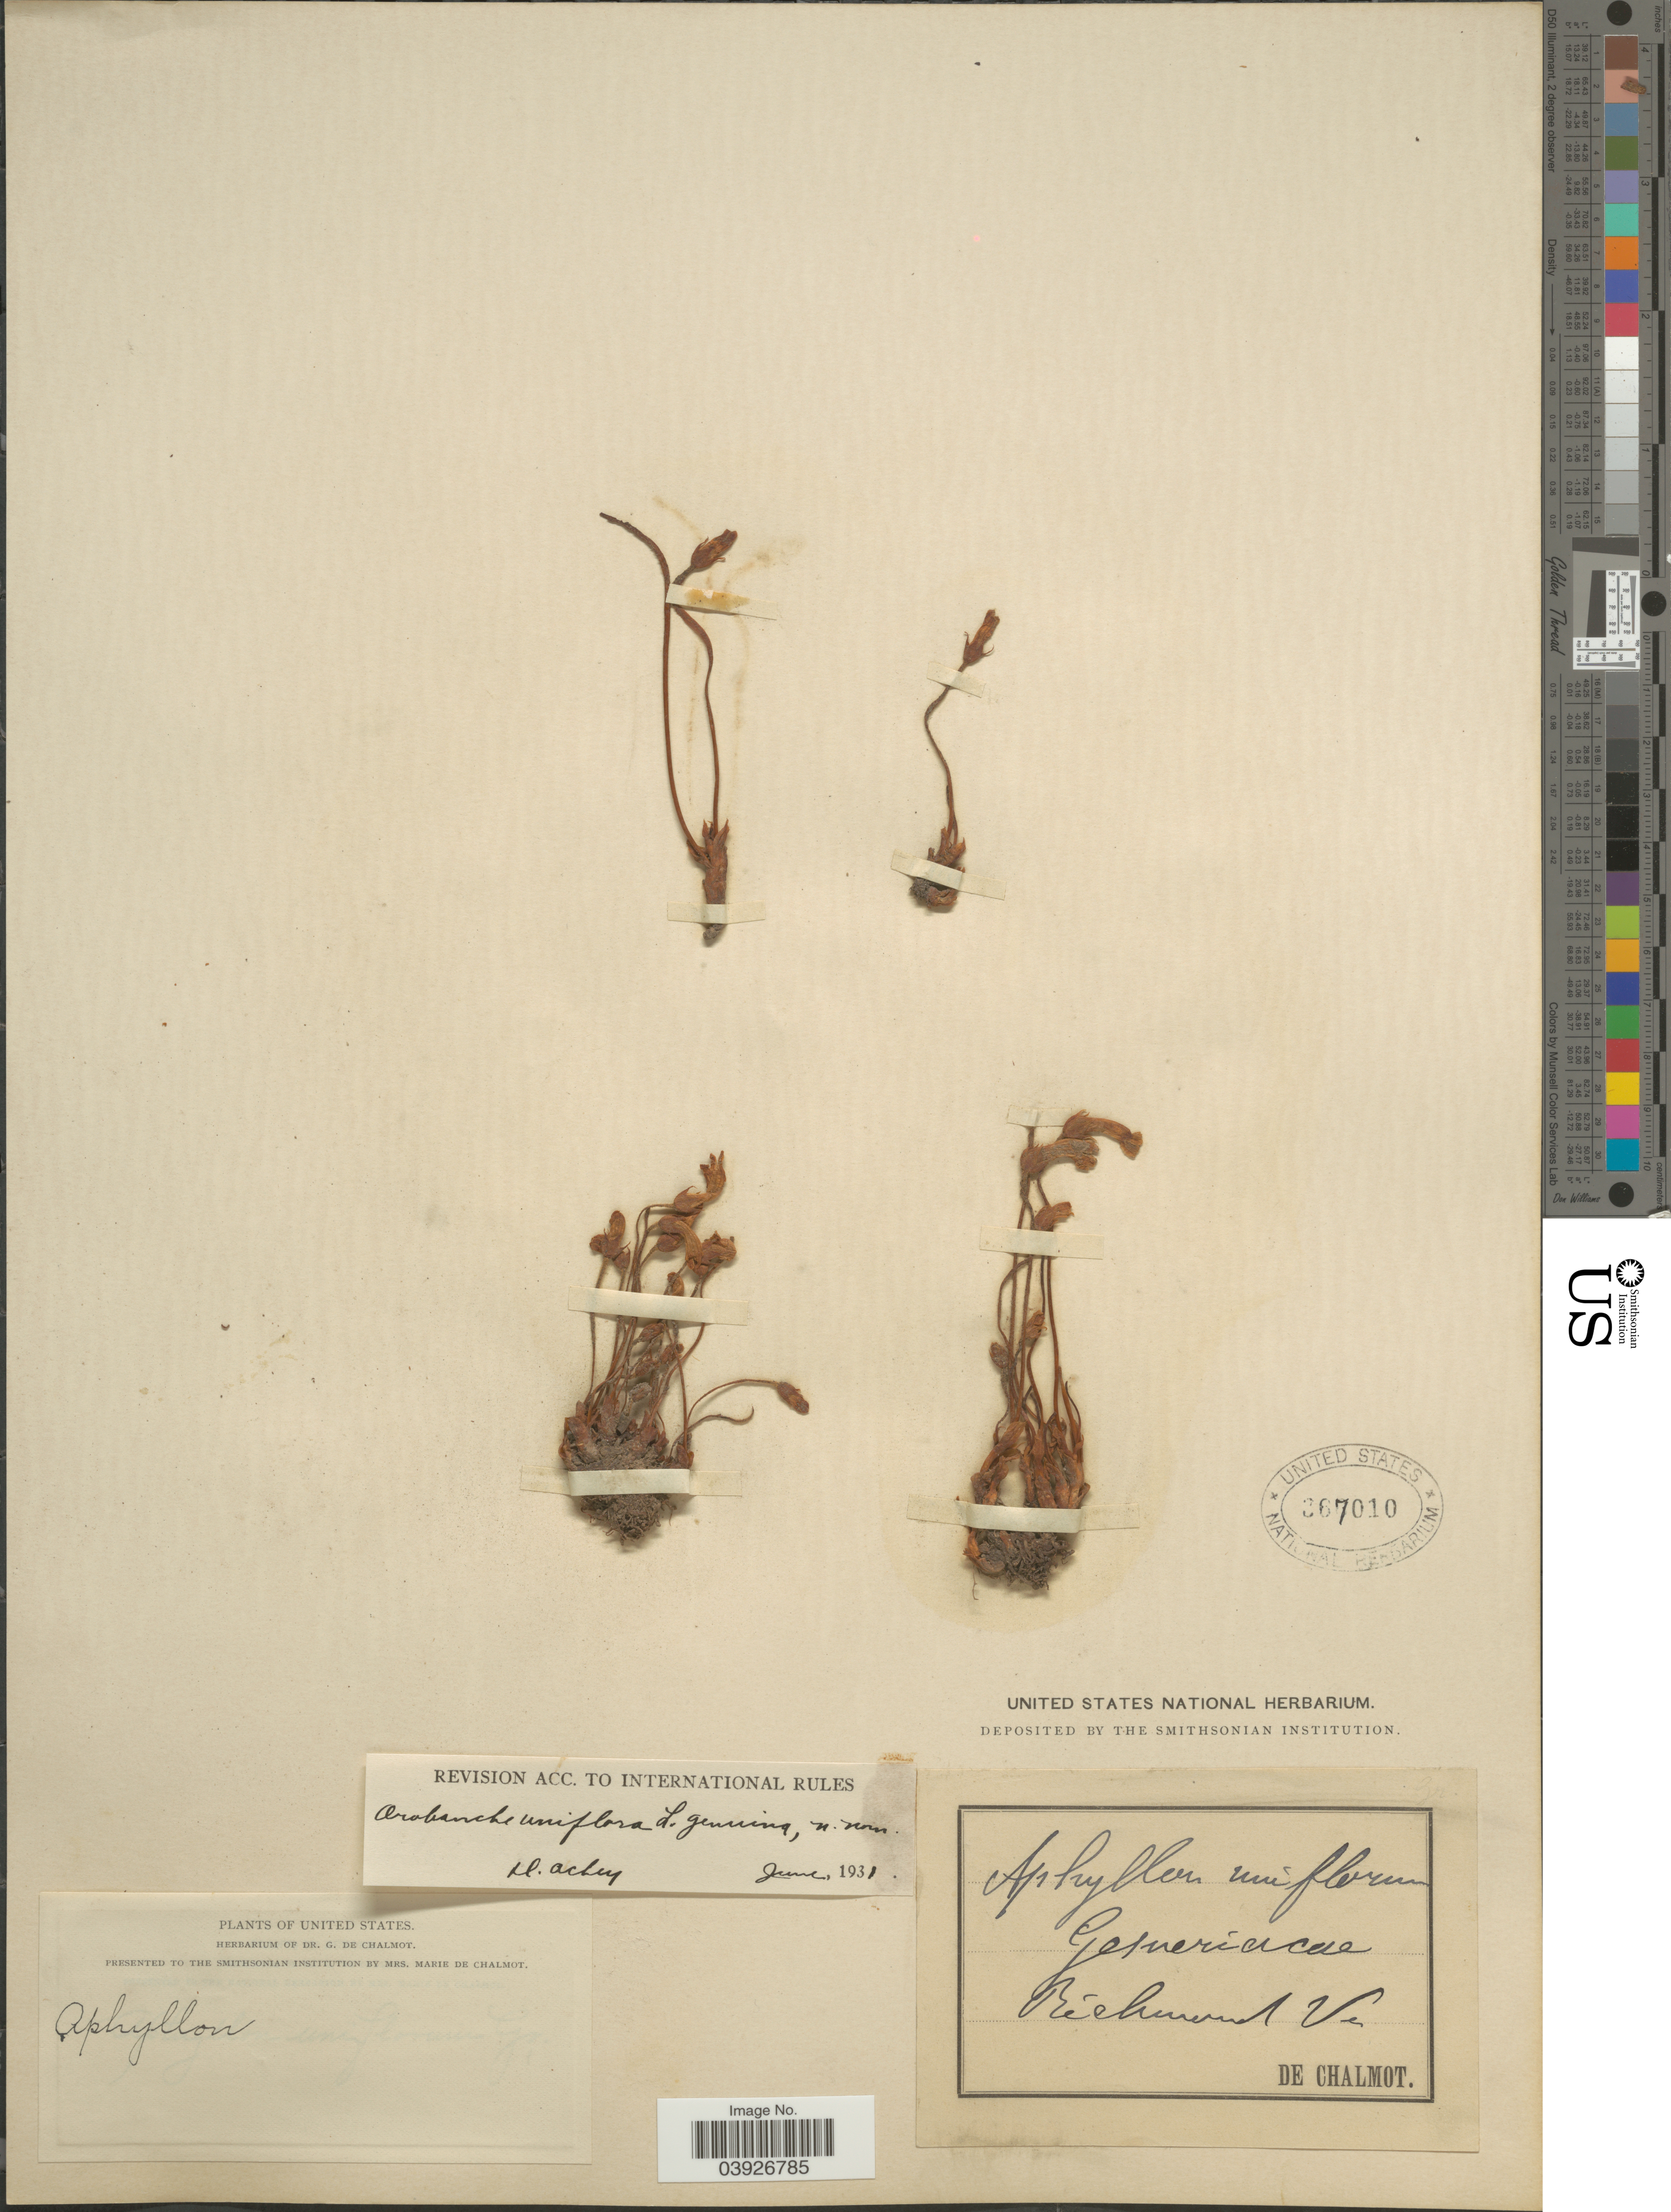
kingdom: Plantae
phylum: Tracheophyta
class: Magnoliopsida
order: Lamiales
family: Orobanchaceae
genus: Aphyllon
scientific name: Aphyllon uniflorum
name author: A. Gray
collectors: G. de Chalmot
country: United States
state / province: Vermont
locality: Richmond.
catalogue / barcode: US 367010